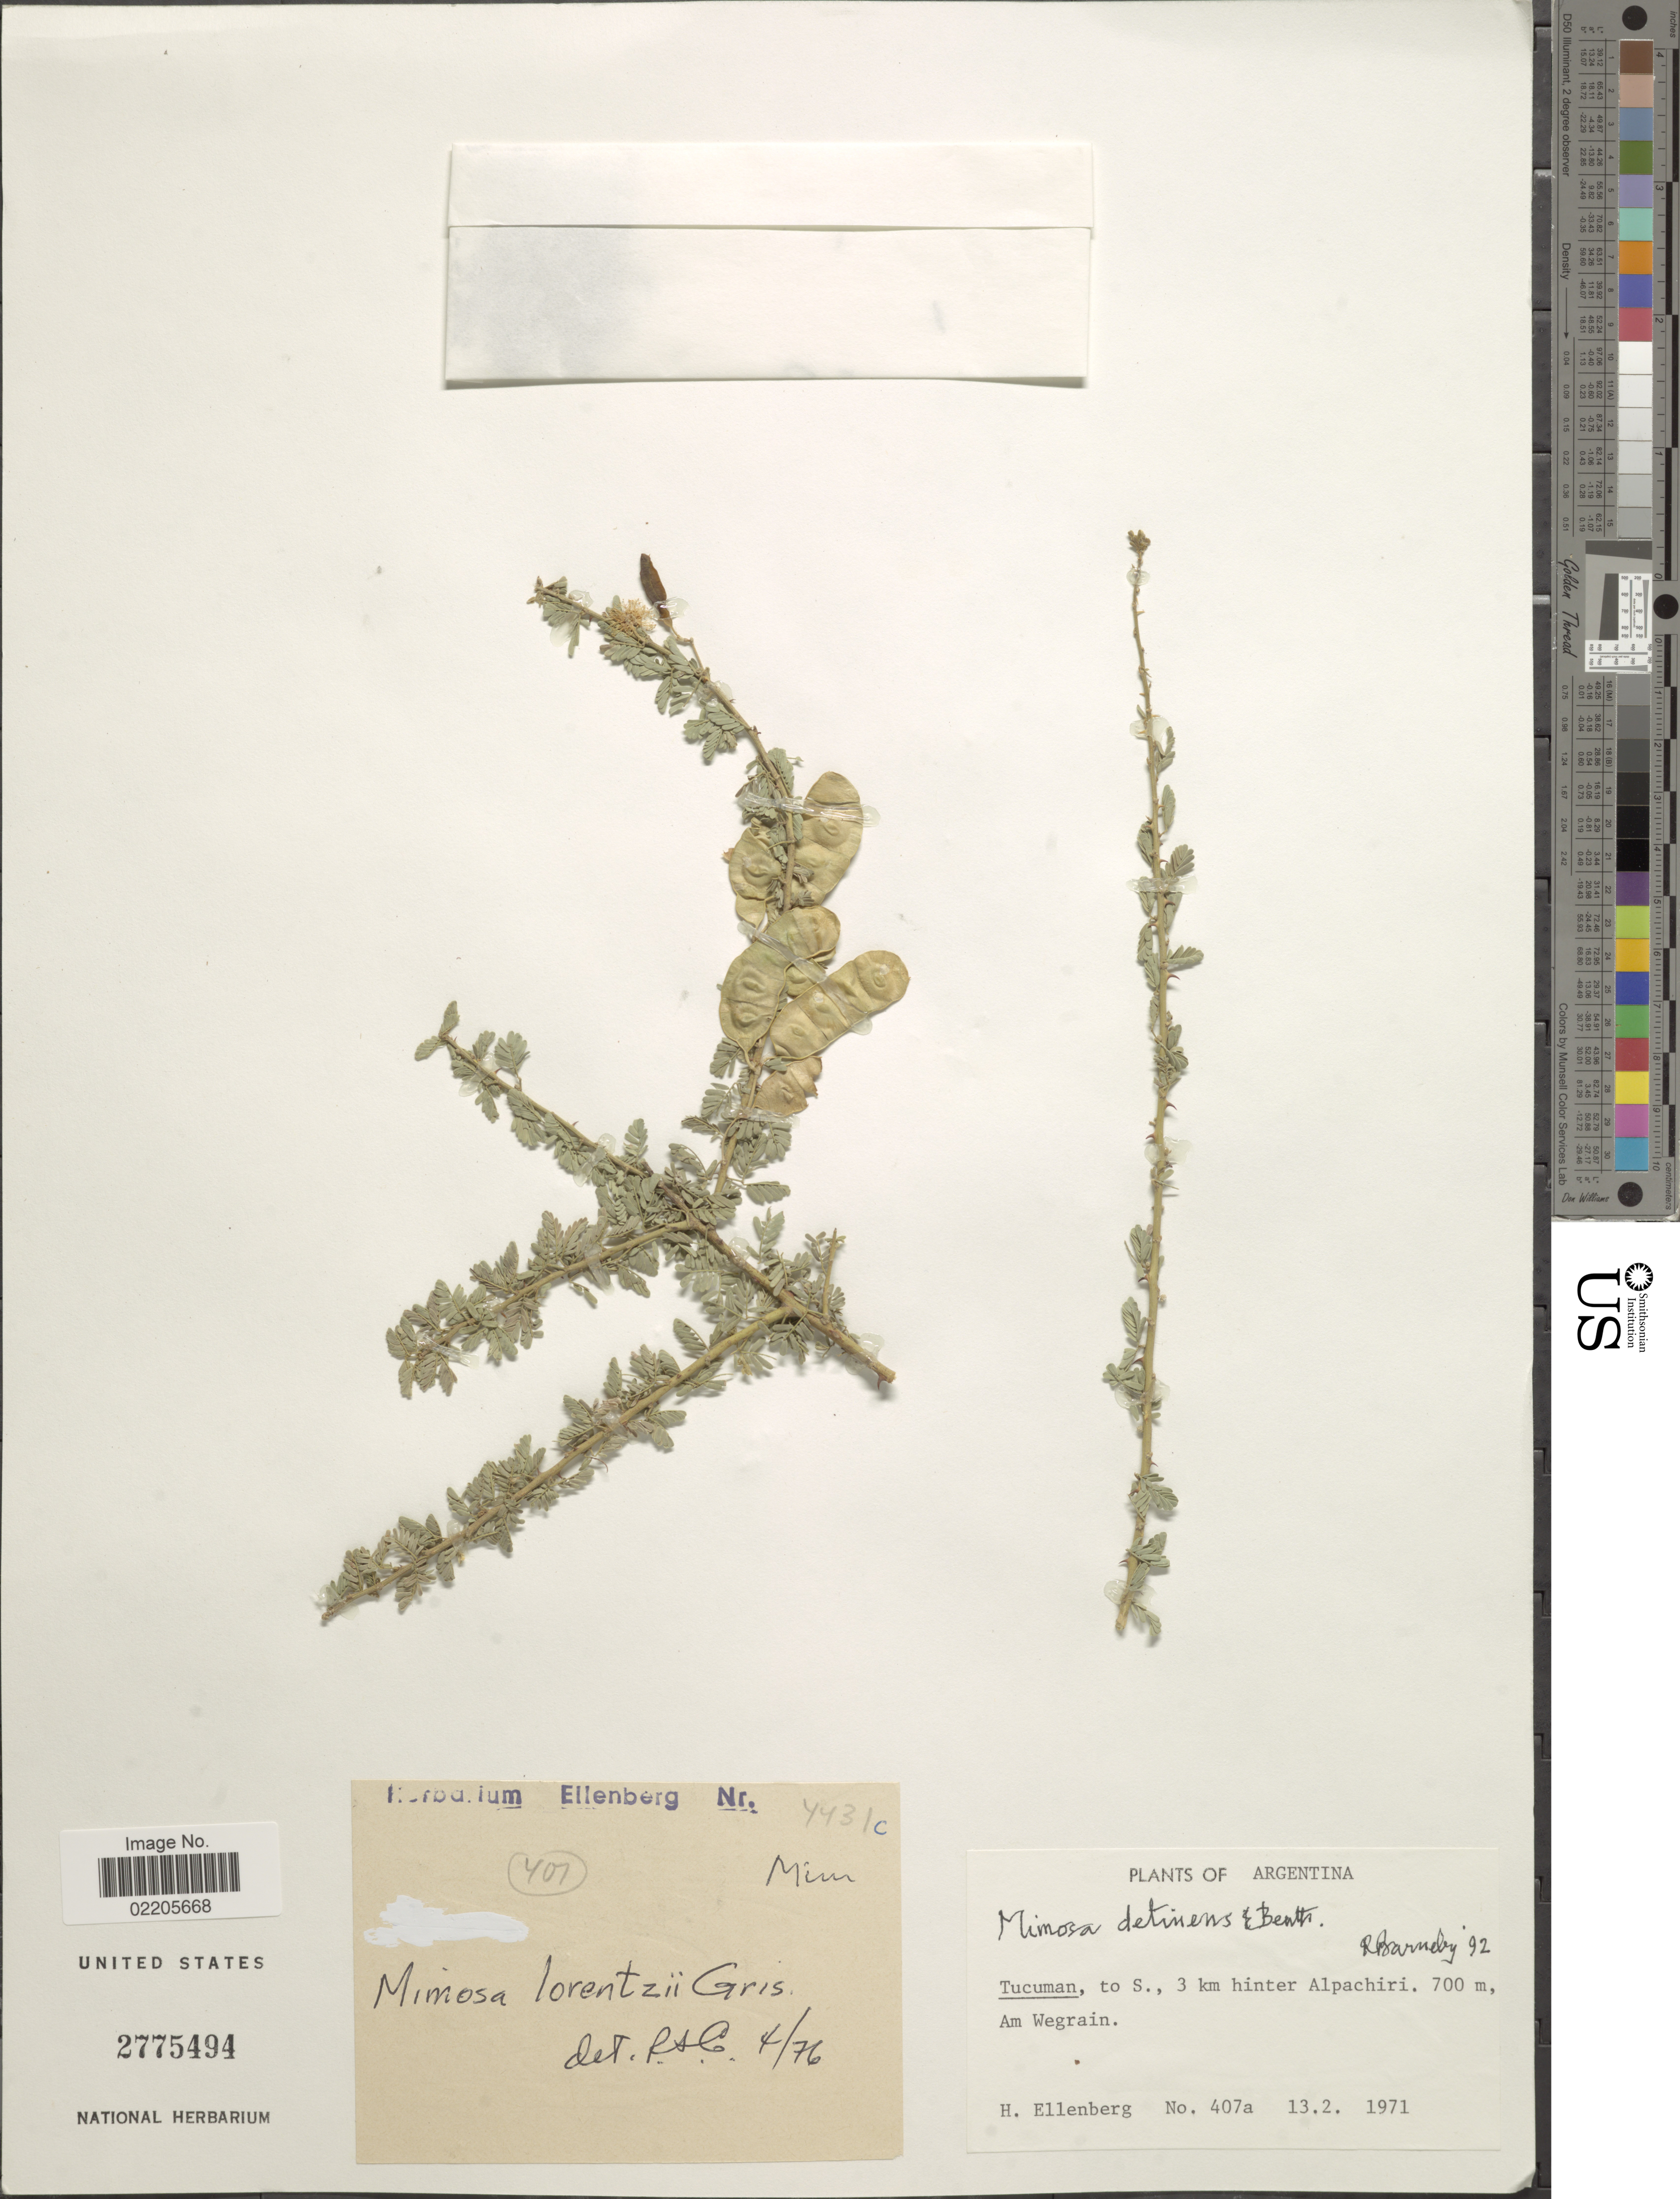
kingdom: Plantae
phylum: Tracheophyta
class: Magnoliopsida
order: Fabales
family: Fabaceae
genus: Mimosa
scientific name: Mimosa detinens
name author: Benth.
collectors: H. Ellenberg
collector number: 407a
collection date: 1971-02-13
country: Argentina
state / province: Tucuman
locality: Tucuman, to S., 3 km hinter Alpachiri. Am Wegrain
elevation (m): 700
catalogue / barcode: US 2775494